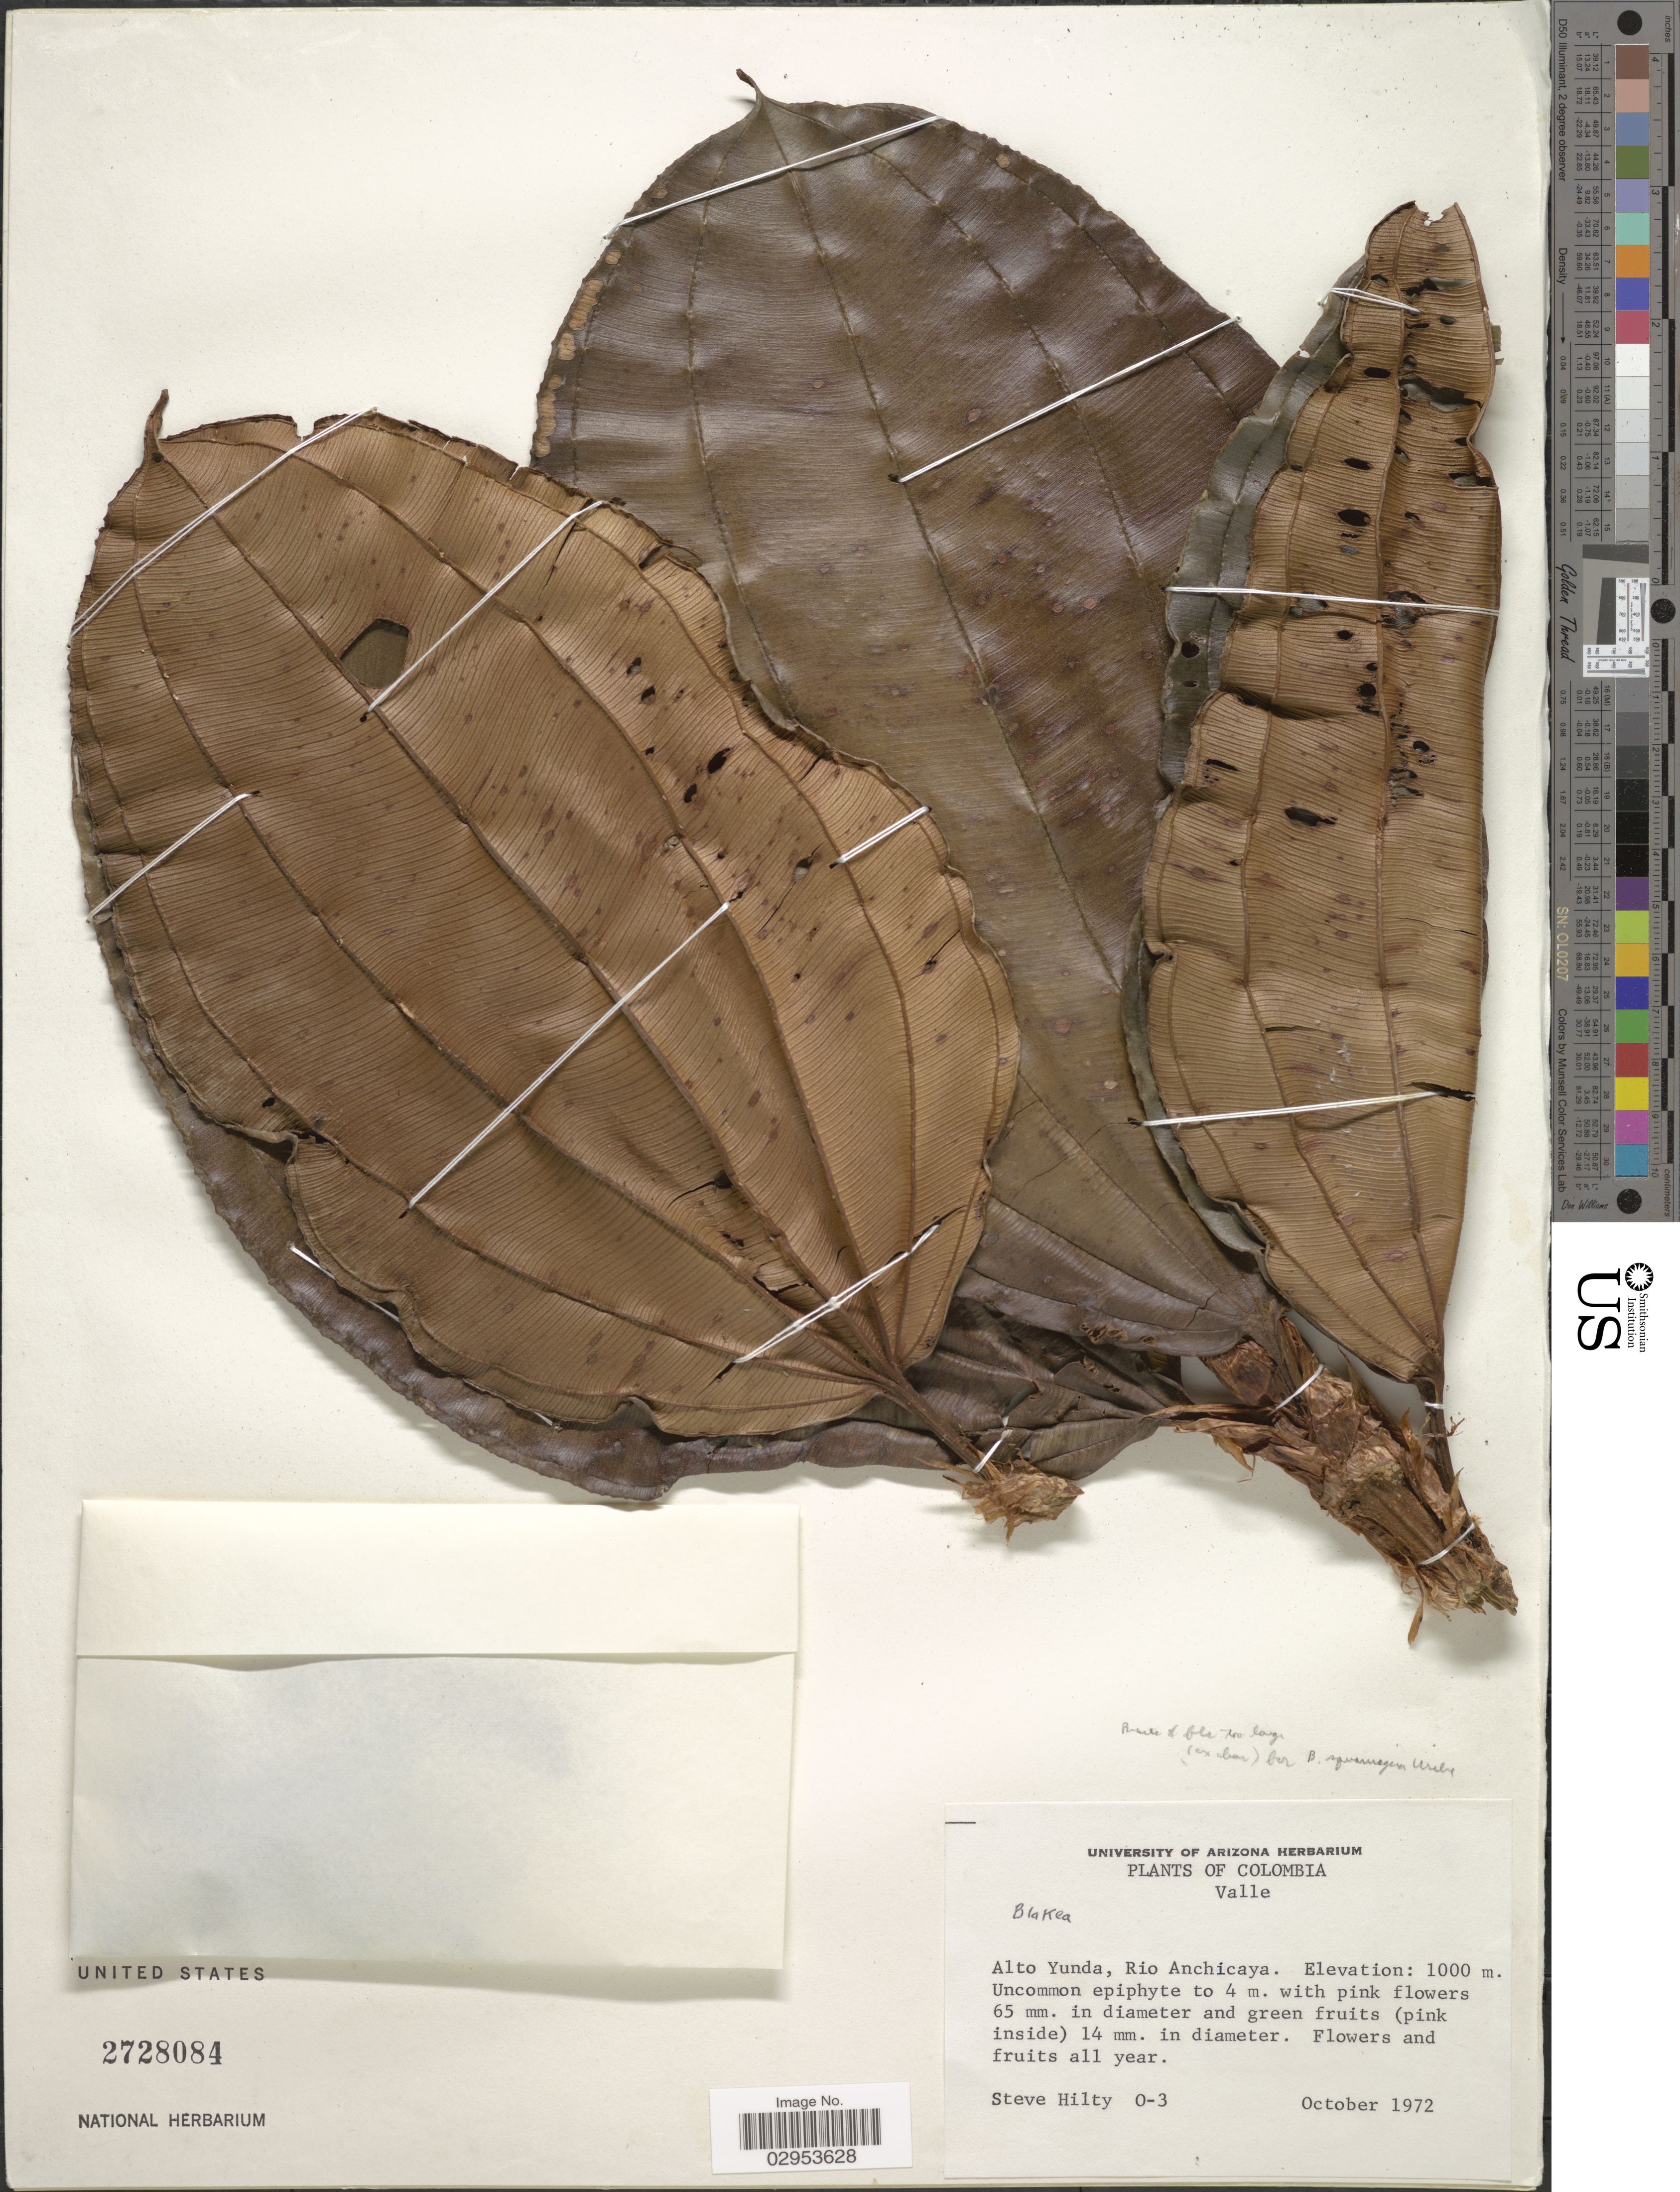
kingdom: Plantae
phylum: Tracheophyta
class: Magnoliopsida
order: Myrtales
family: Melastomataceae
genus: Blakea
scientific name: Blakea sp.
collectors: S. Hilty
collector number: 0-3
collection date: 1972-10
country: Colombia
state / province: Valle del Cauca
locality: Valle. Alto Yunda, Rio Anchicaya.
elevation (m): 1000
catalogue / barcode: US 2728084